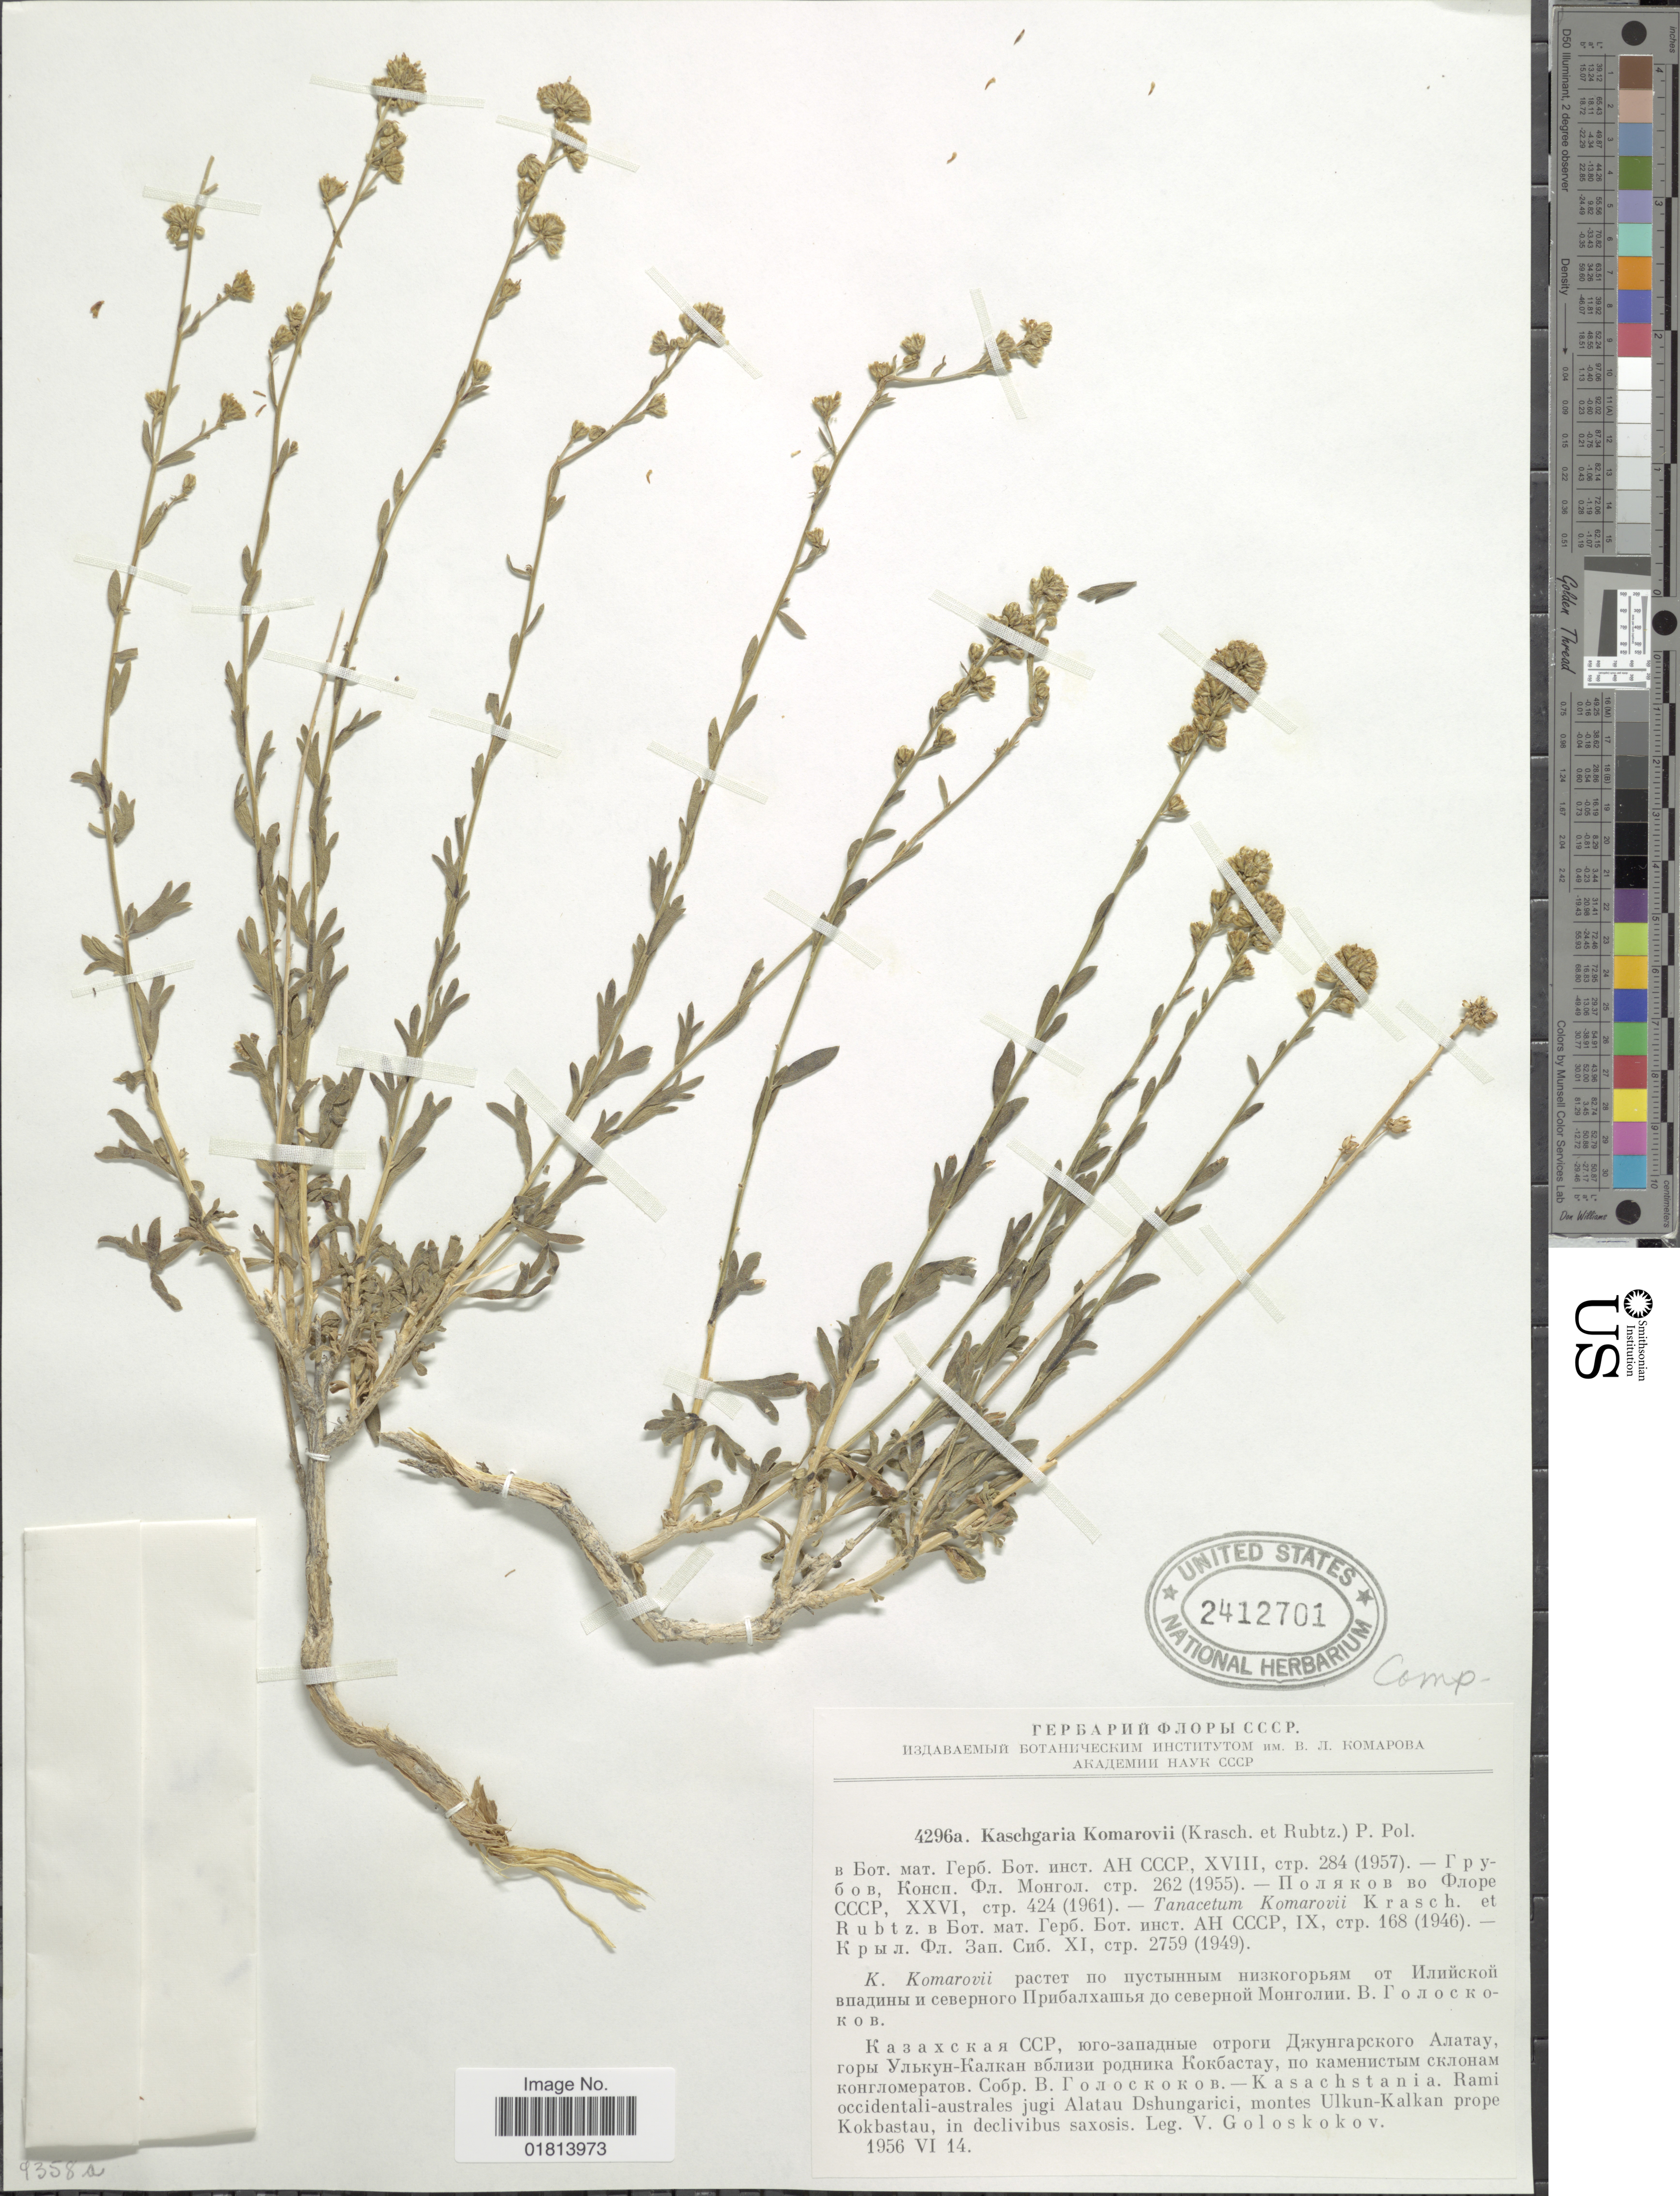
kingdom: Plantae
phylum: Tracheophyta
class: Magnoliopsida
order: Asterales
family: Asteraceae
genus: Kaschgaria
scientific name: Kaschgaria komarovii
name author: (Krasch. & Rubtzov) Poljakov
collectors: V. P. Goloskokov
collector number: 4296a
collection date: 1956-06-14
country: Kazakhstan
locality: Kasachstania. Rami occidentali-australes jugi Alatau Dshungarici, montes Ulkun-Kalkan prope Kokbastau, in declivibus saxosis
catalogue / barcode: US 2412701